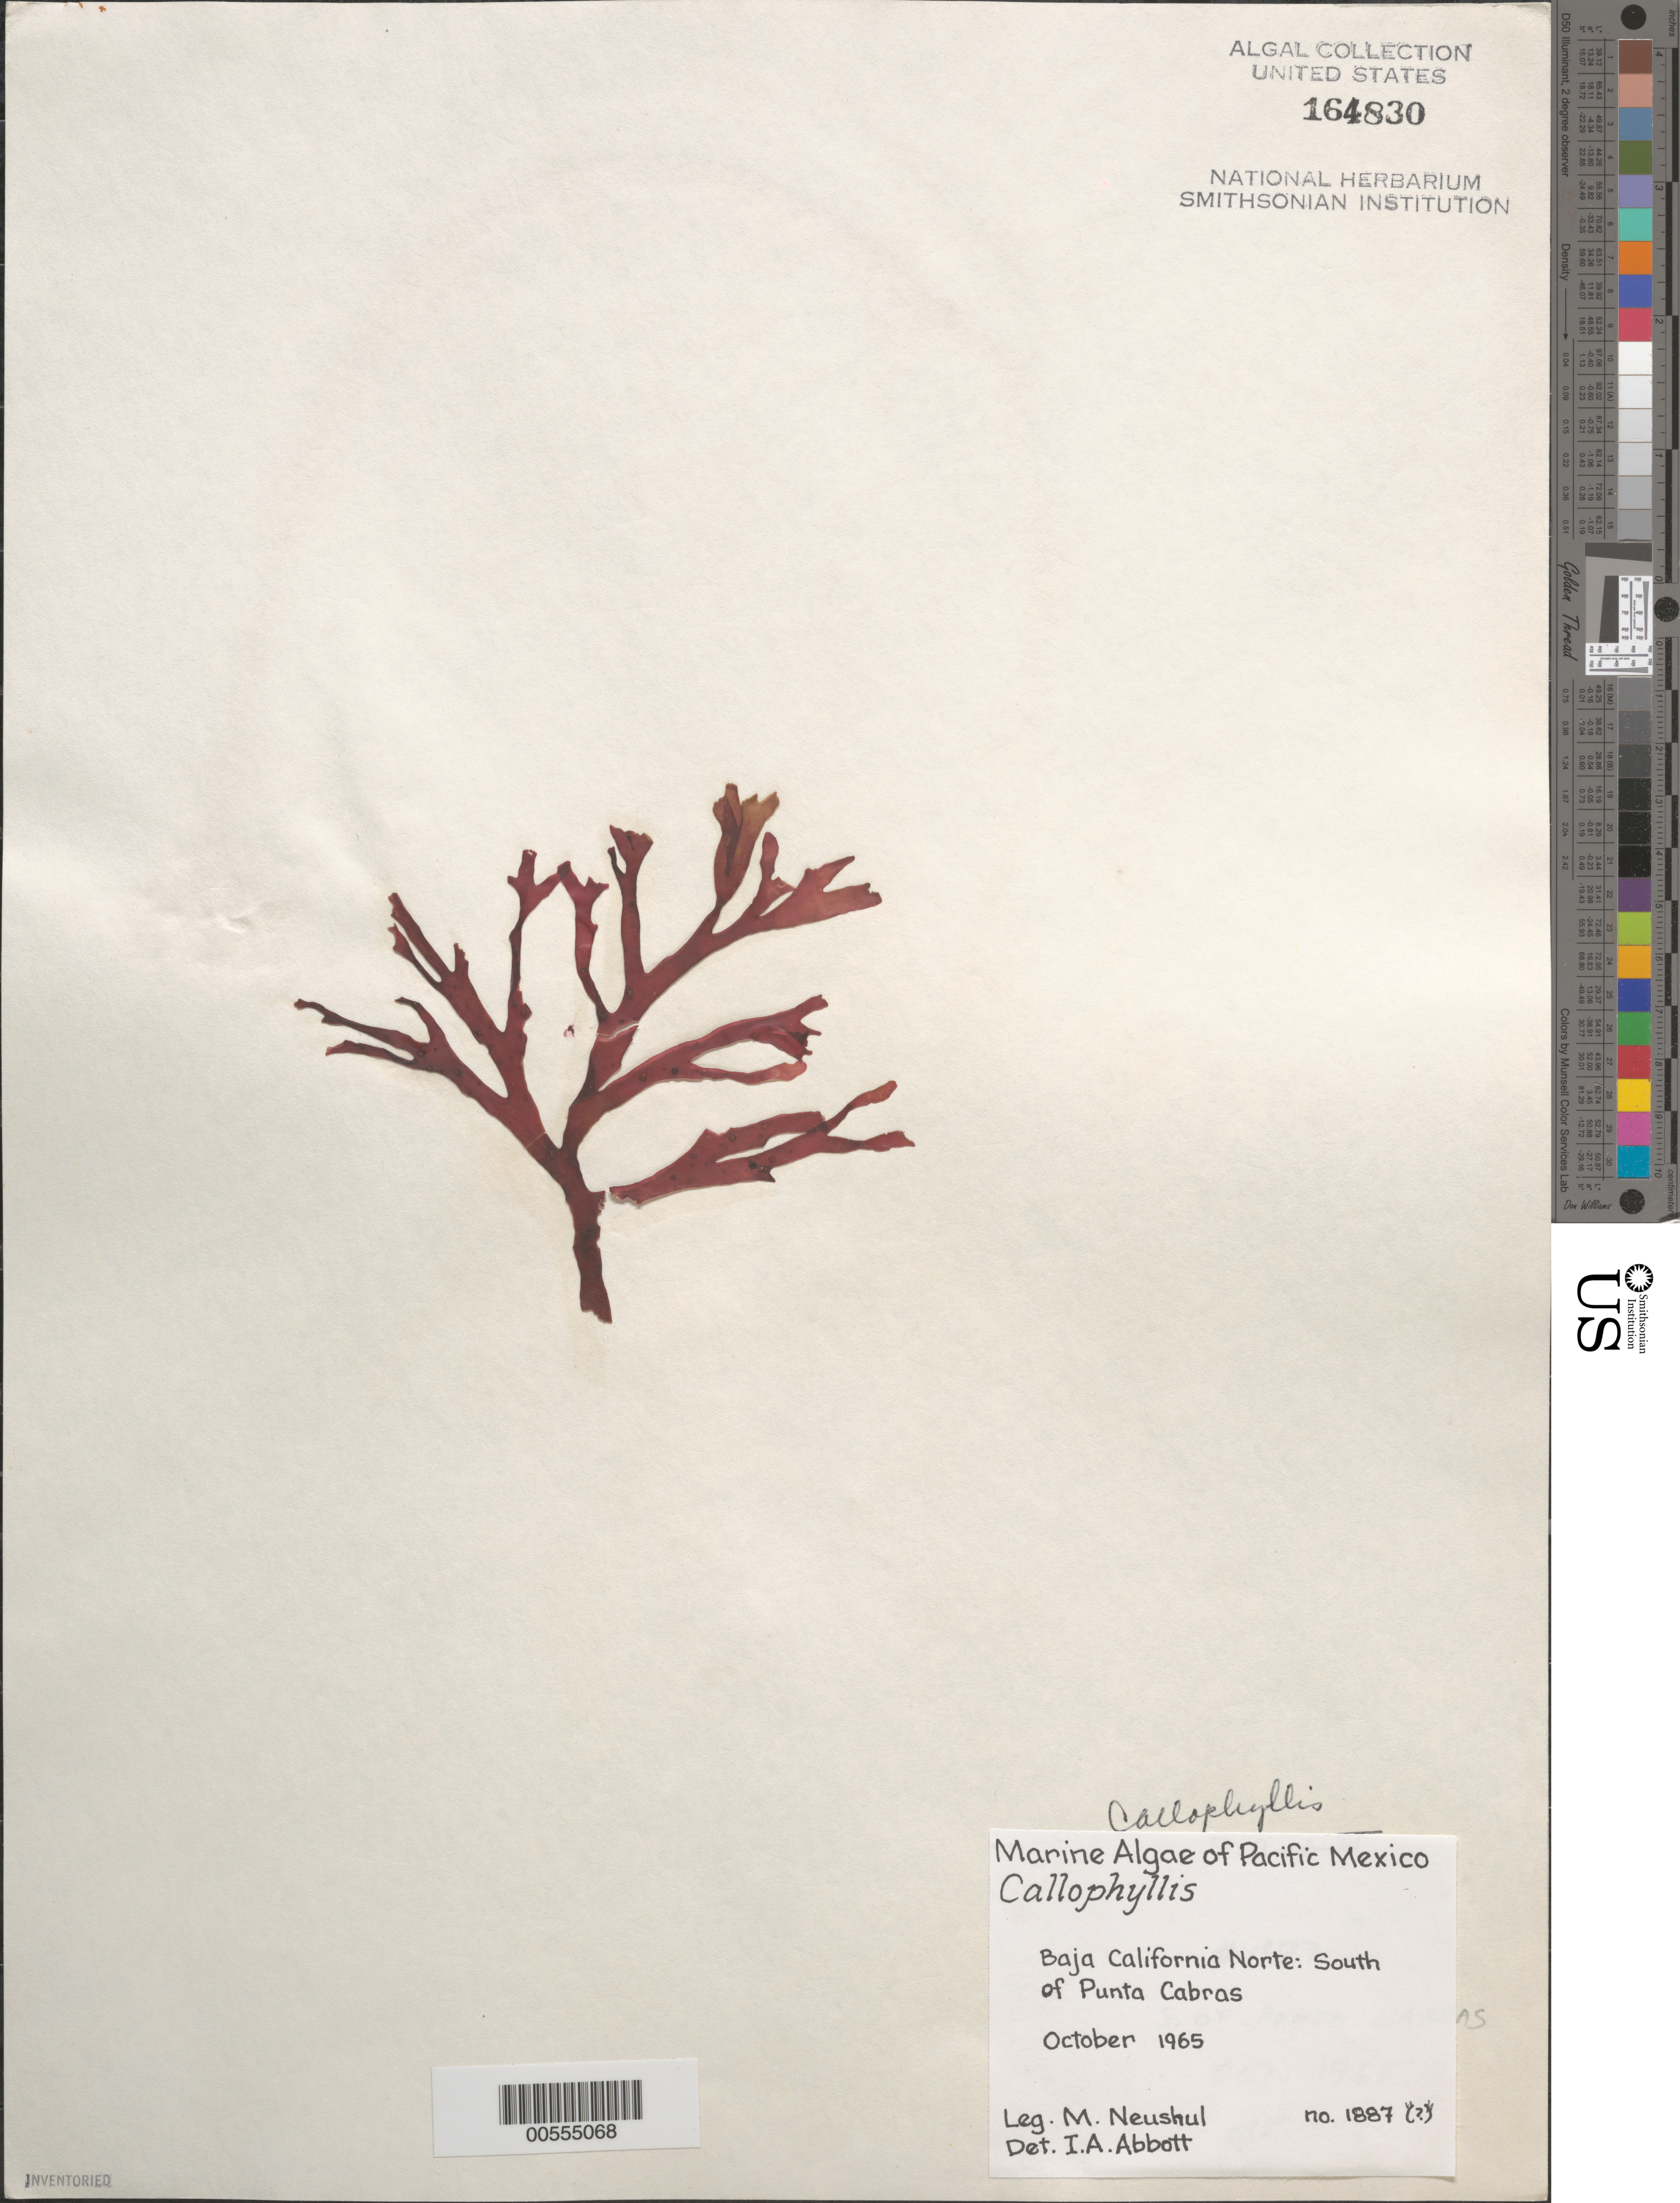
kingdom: Plantae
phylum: Rhodophyta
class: Florideophyceae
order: Gigartinales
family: Kallymeniaceae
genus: Callophyllis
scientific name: Callophyllis sp.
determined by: Abbott, Isabella A.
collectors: M. Neushul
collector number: Neushul 1887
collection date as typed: Oct 1965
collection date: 1965-10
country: Mexico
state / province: Baja California Norte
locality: South of Punta Cabras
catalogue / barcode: US 164830